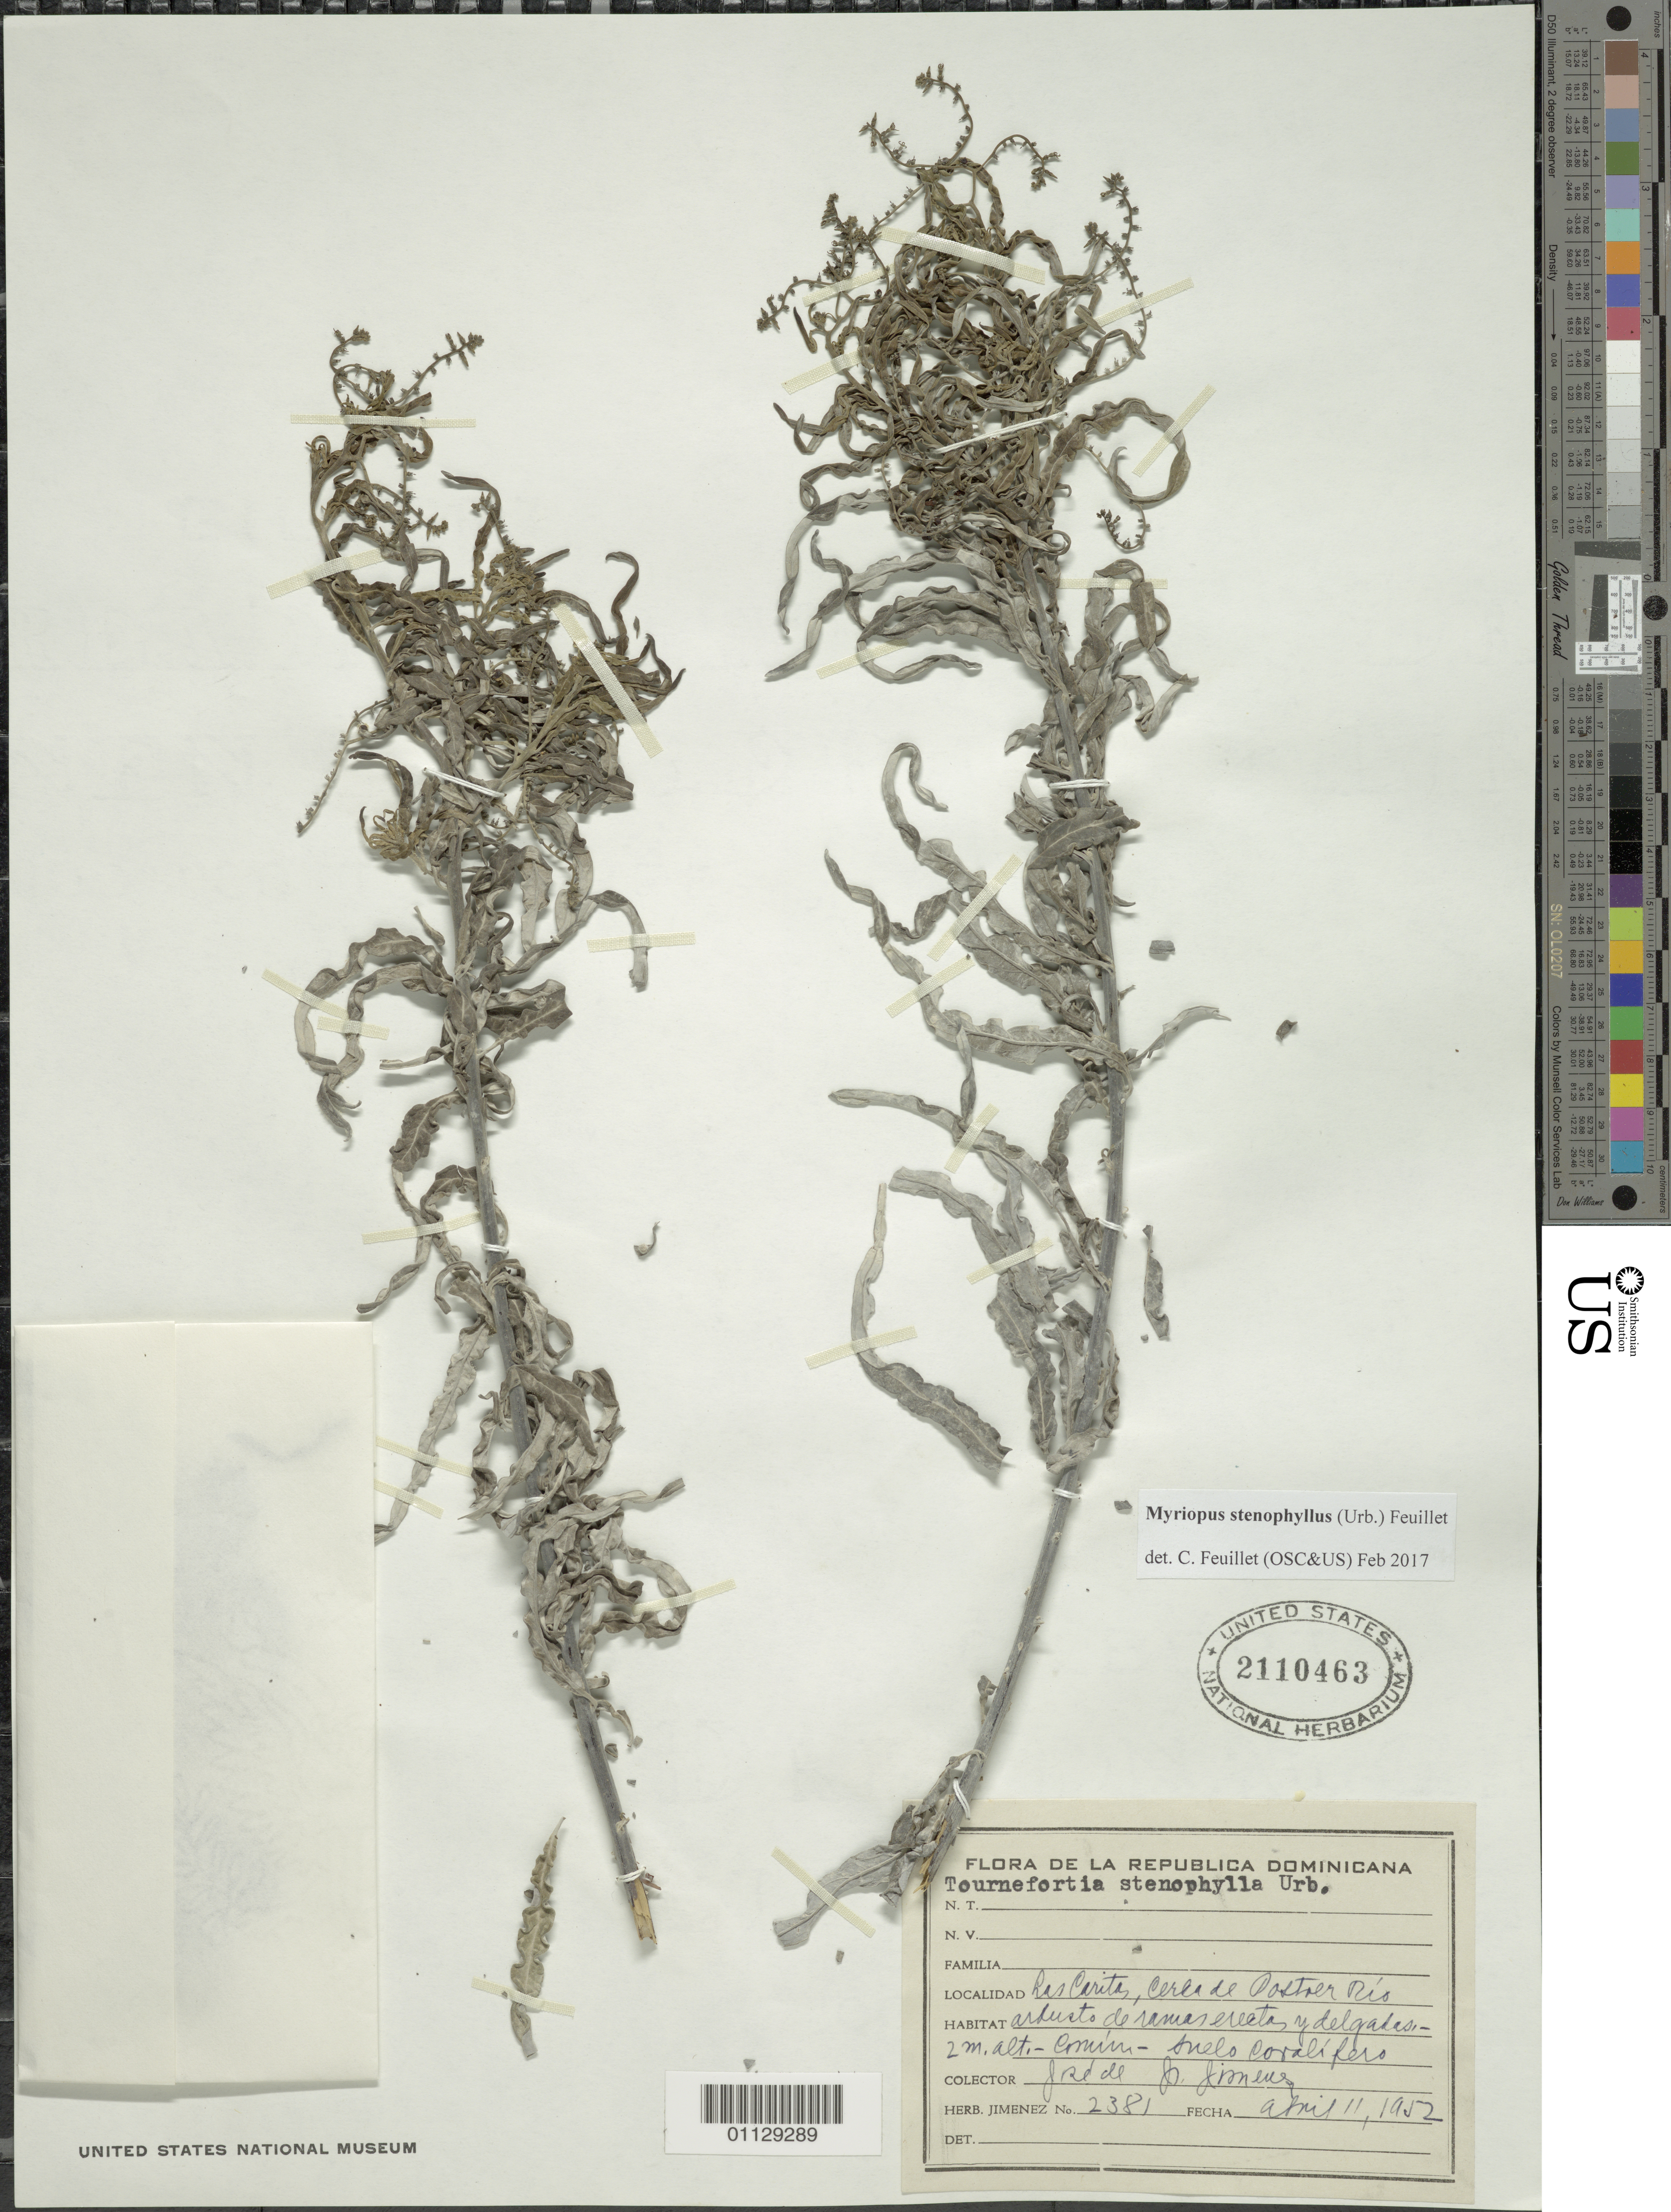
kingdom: Plantae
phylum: Tracheophyta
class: Magnoliopsida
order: Boraginales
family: Heliotropiaceae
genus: Myriopus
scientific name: Myriopus stenophyllus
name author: (Urb.) Feuillet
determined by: Feuillet, C.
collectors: J. J. Jiménez Almonte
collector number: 2381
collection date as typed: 11 Apr 1952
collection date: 1952-04-11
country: Dominican Republic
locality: Las Carita, cerca de Poster Rio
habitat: Común - suelo coralifero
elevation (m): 2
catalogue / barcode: US 2110463